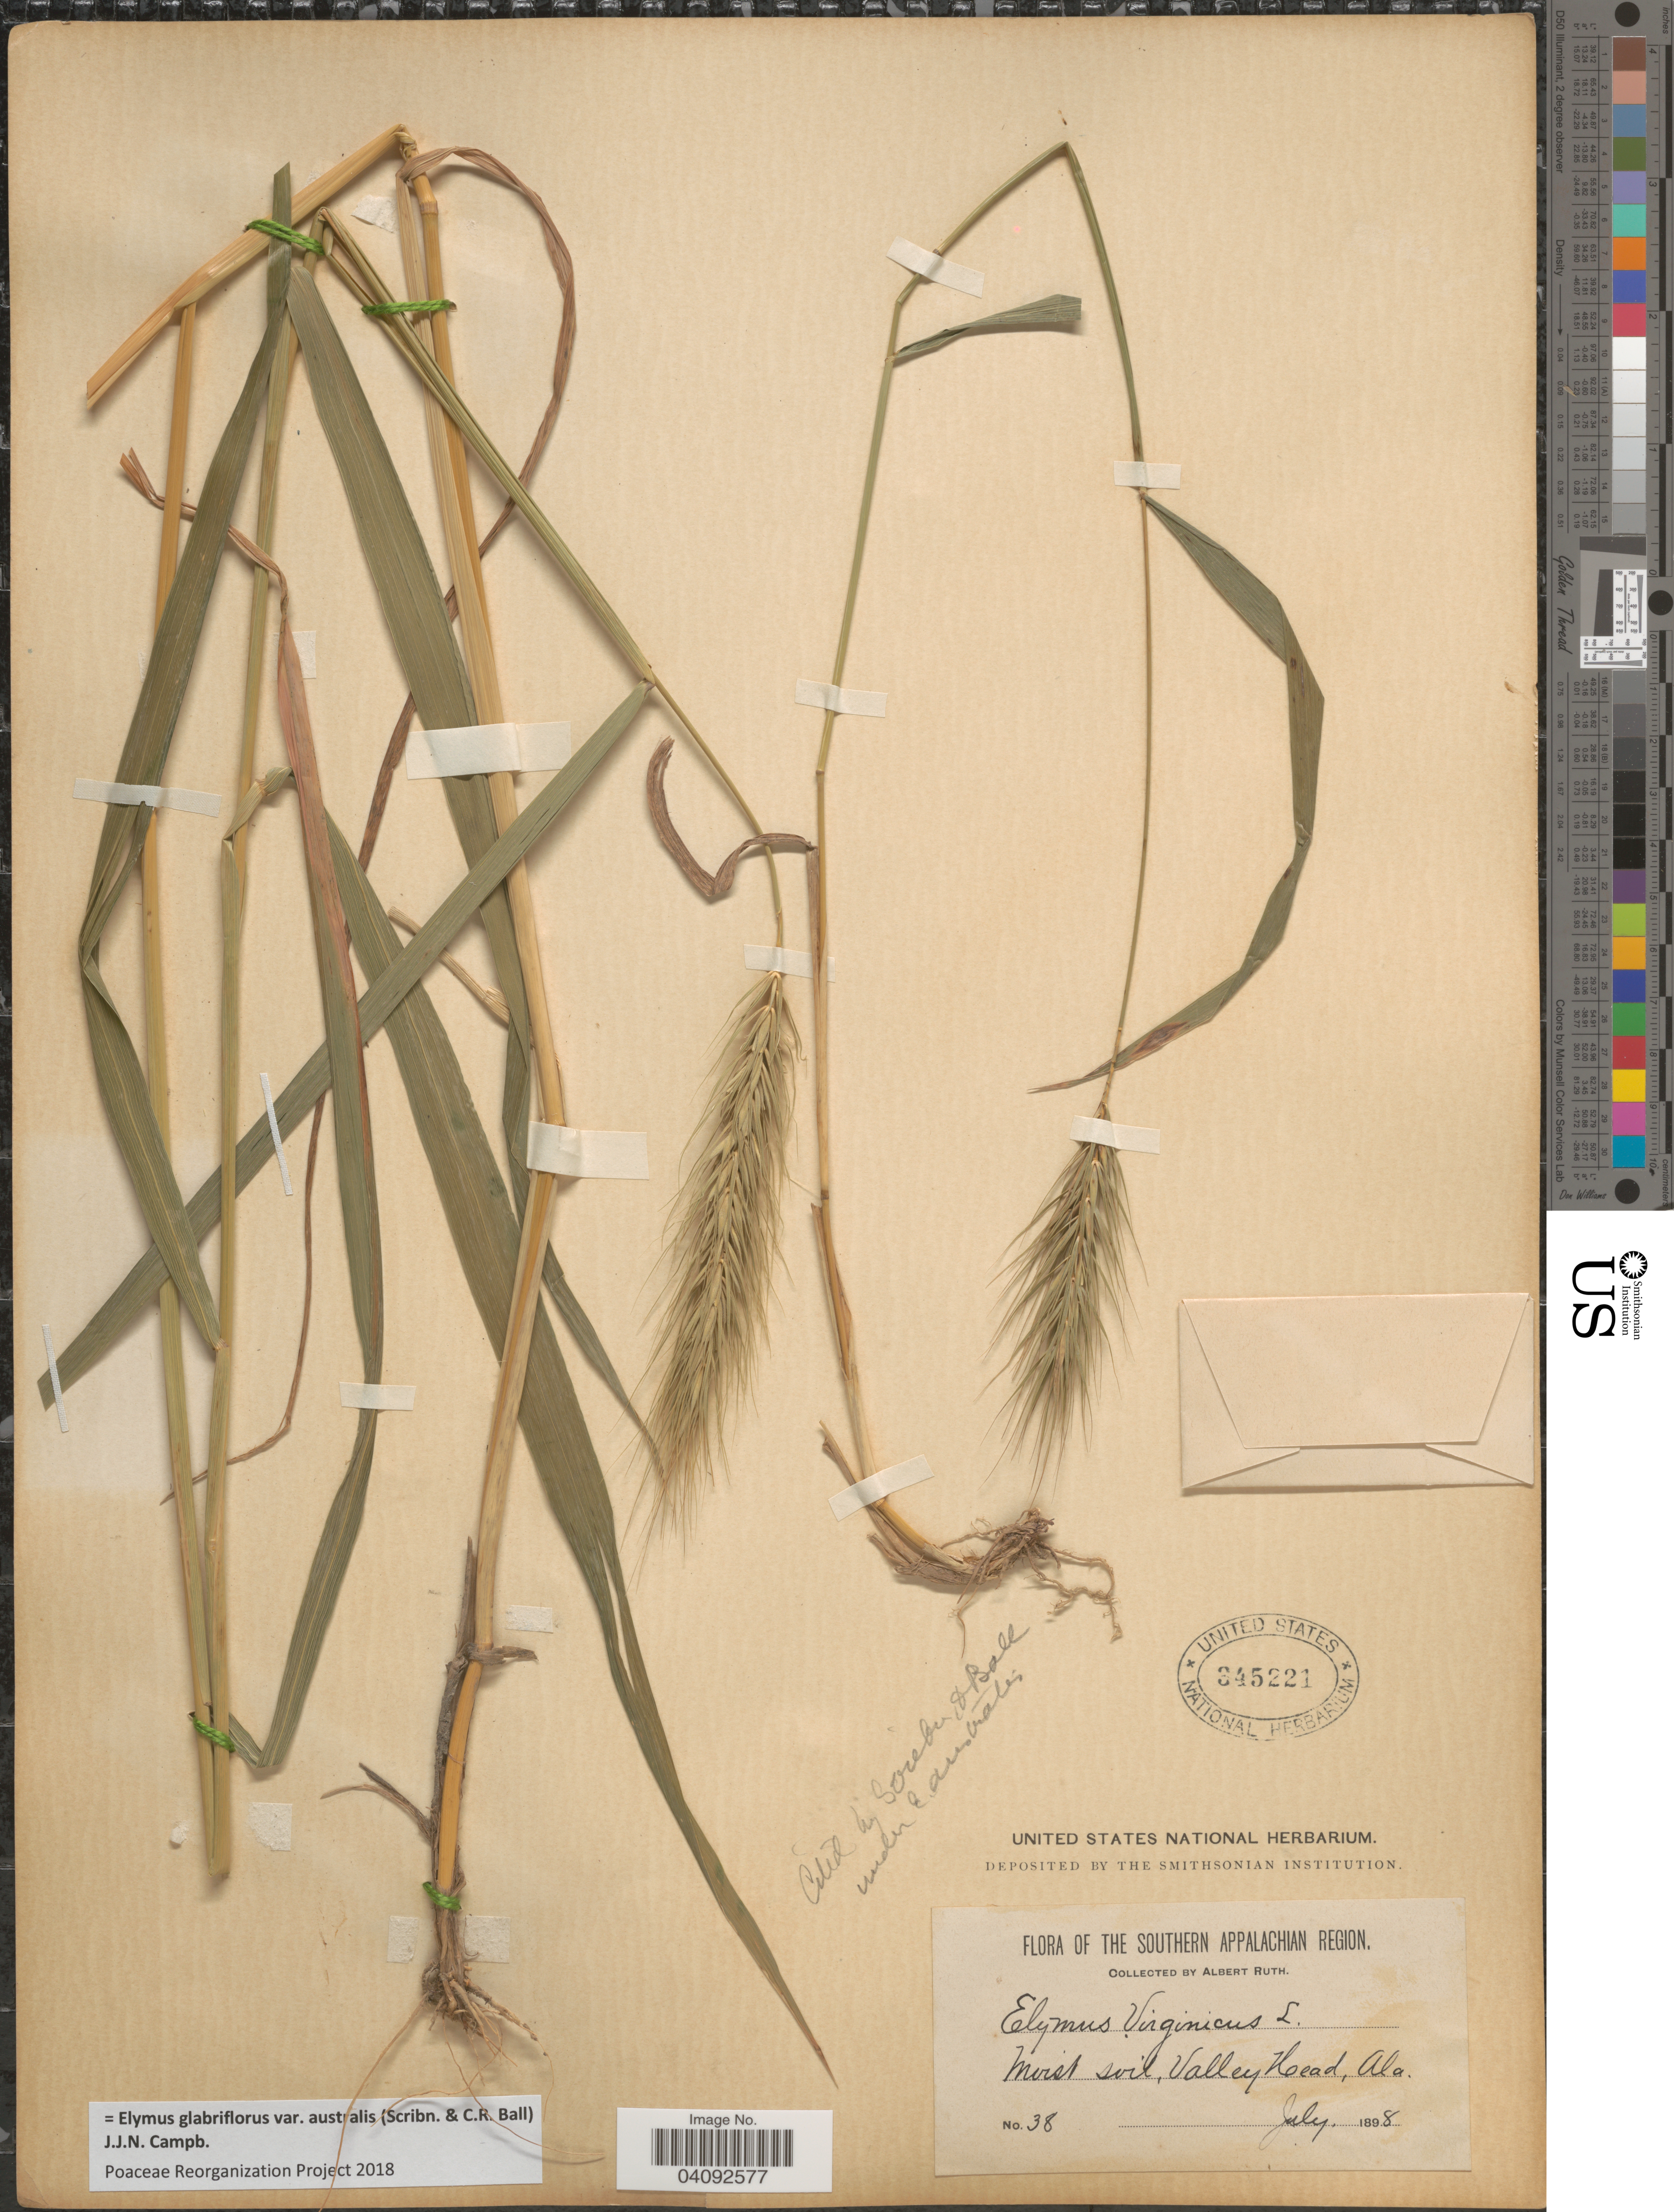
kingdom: Plantae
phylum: Tracheophyta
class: Liliopsida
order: Poales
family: Poaceae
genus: Elymus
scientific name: Elymus glabriflorus var. australis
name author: (Scribn. & C.R. Ball) J.J.N. Campb.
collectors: A. Ruth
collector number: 38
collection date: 1898-07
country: United States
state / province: Alabama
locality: The Southern Appalachian Region. Moist soil, Valley Head.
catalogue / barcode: US 345221